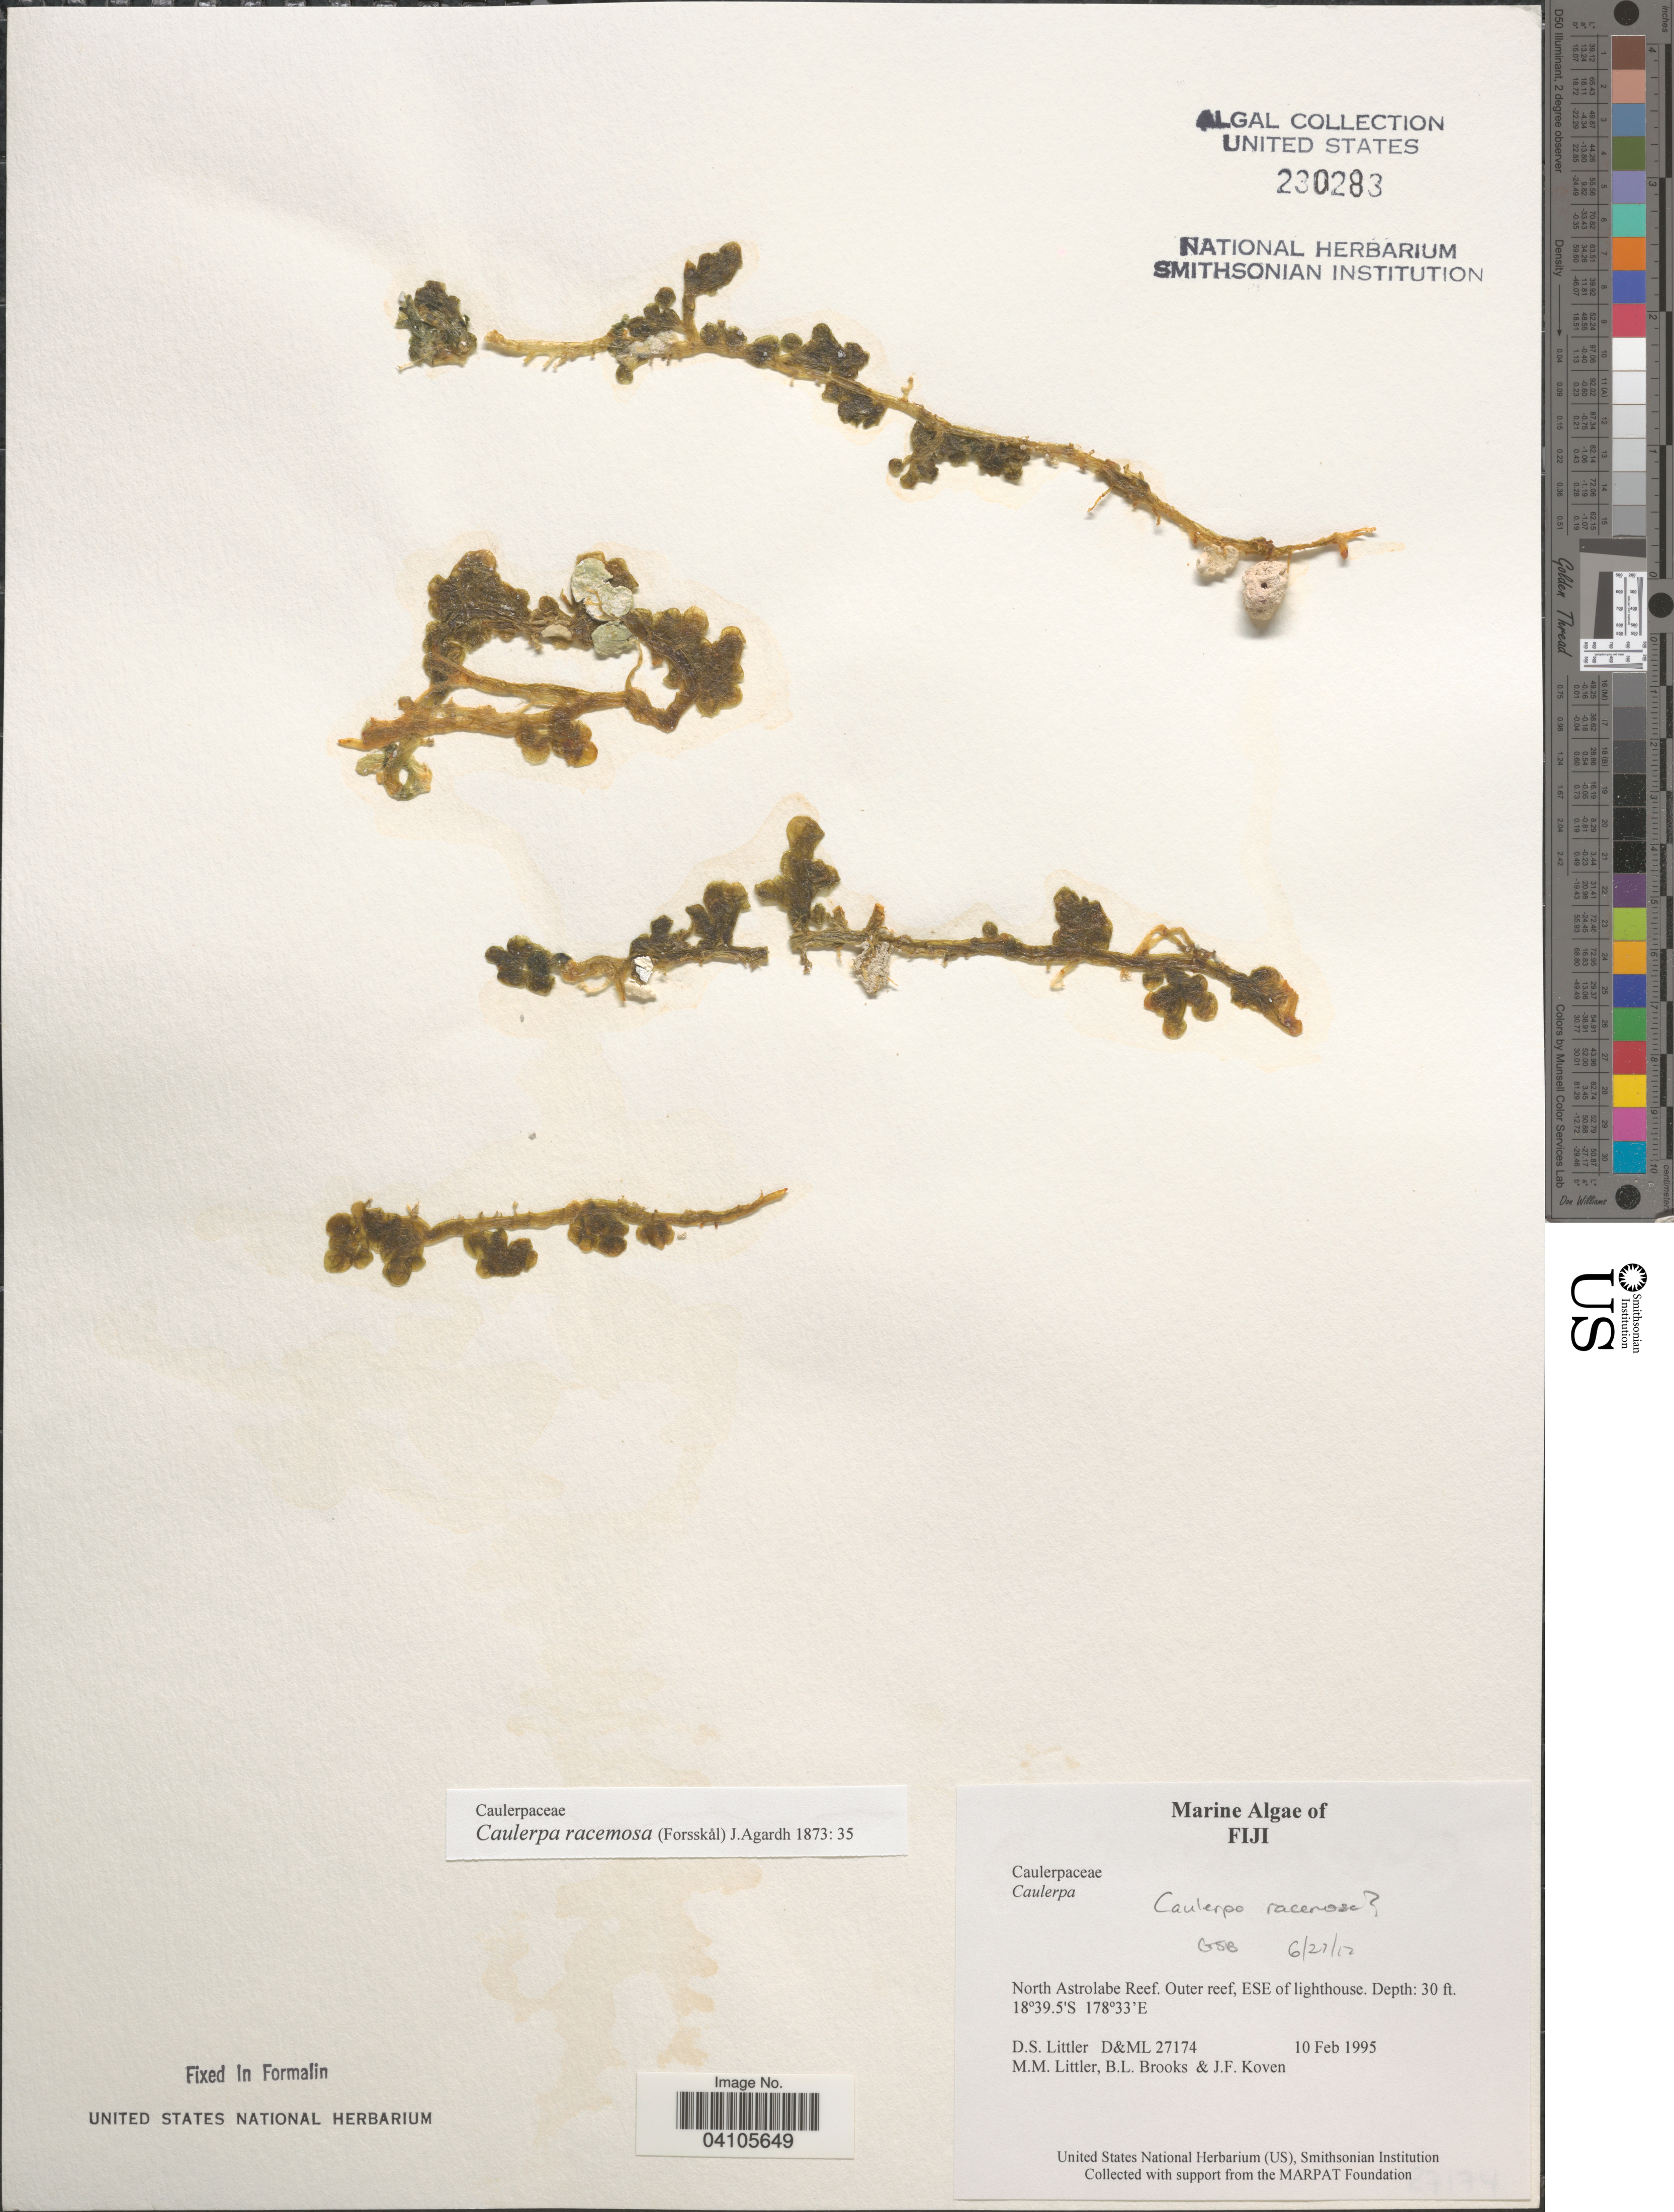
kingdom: Plantae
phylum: Chlorophyta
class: Ulvophyceae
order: Bryopsidales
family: Caulerpaceae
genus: Caulerpa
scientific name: Caulerpa racemosa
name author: (Forssk.) J. Agardh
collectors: D. S. Littler, B. Brooks & J. Koven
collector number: D&ML 27174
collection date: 1995-02-10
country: Fiji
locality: North Astrolabe Reef. Outer reef, ESE of lighthouse.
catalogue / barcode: US 230283